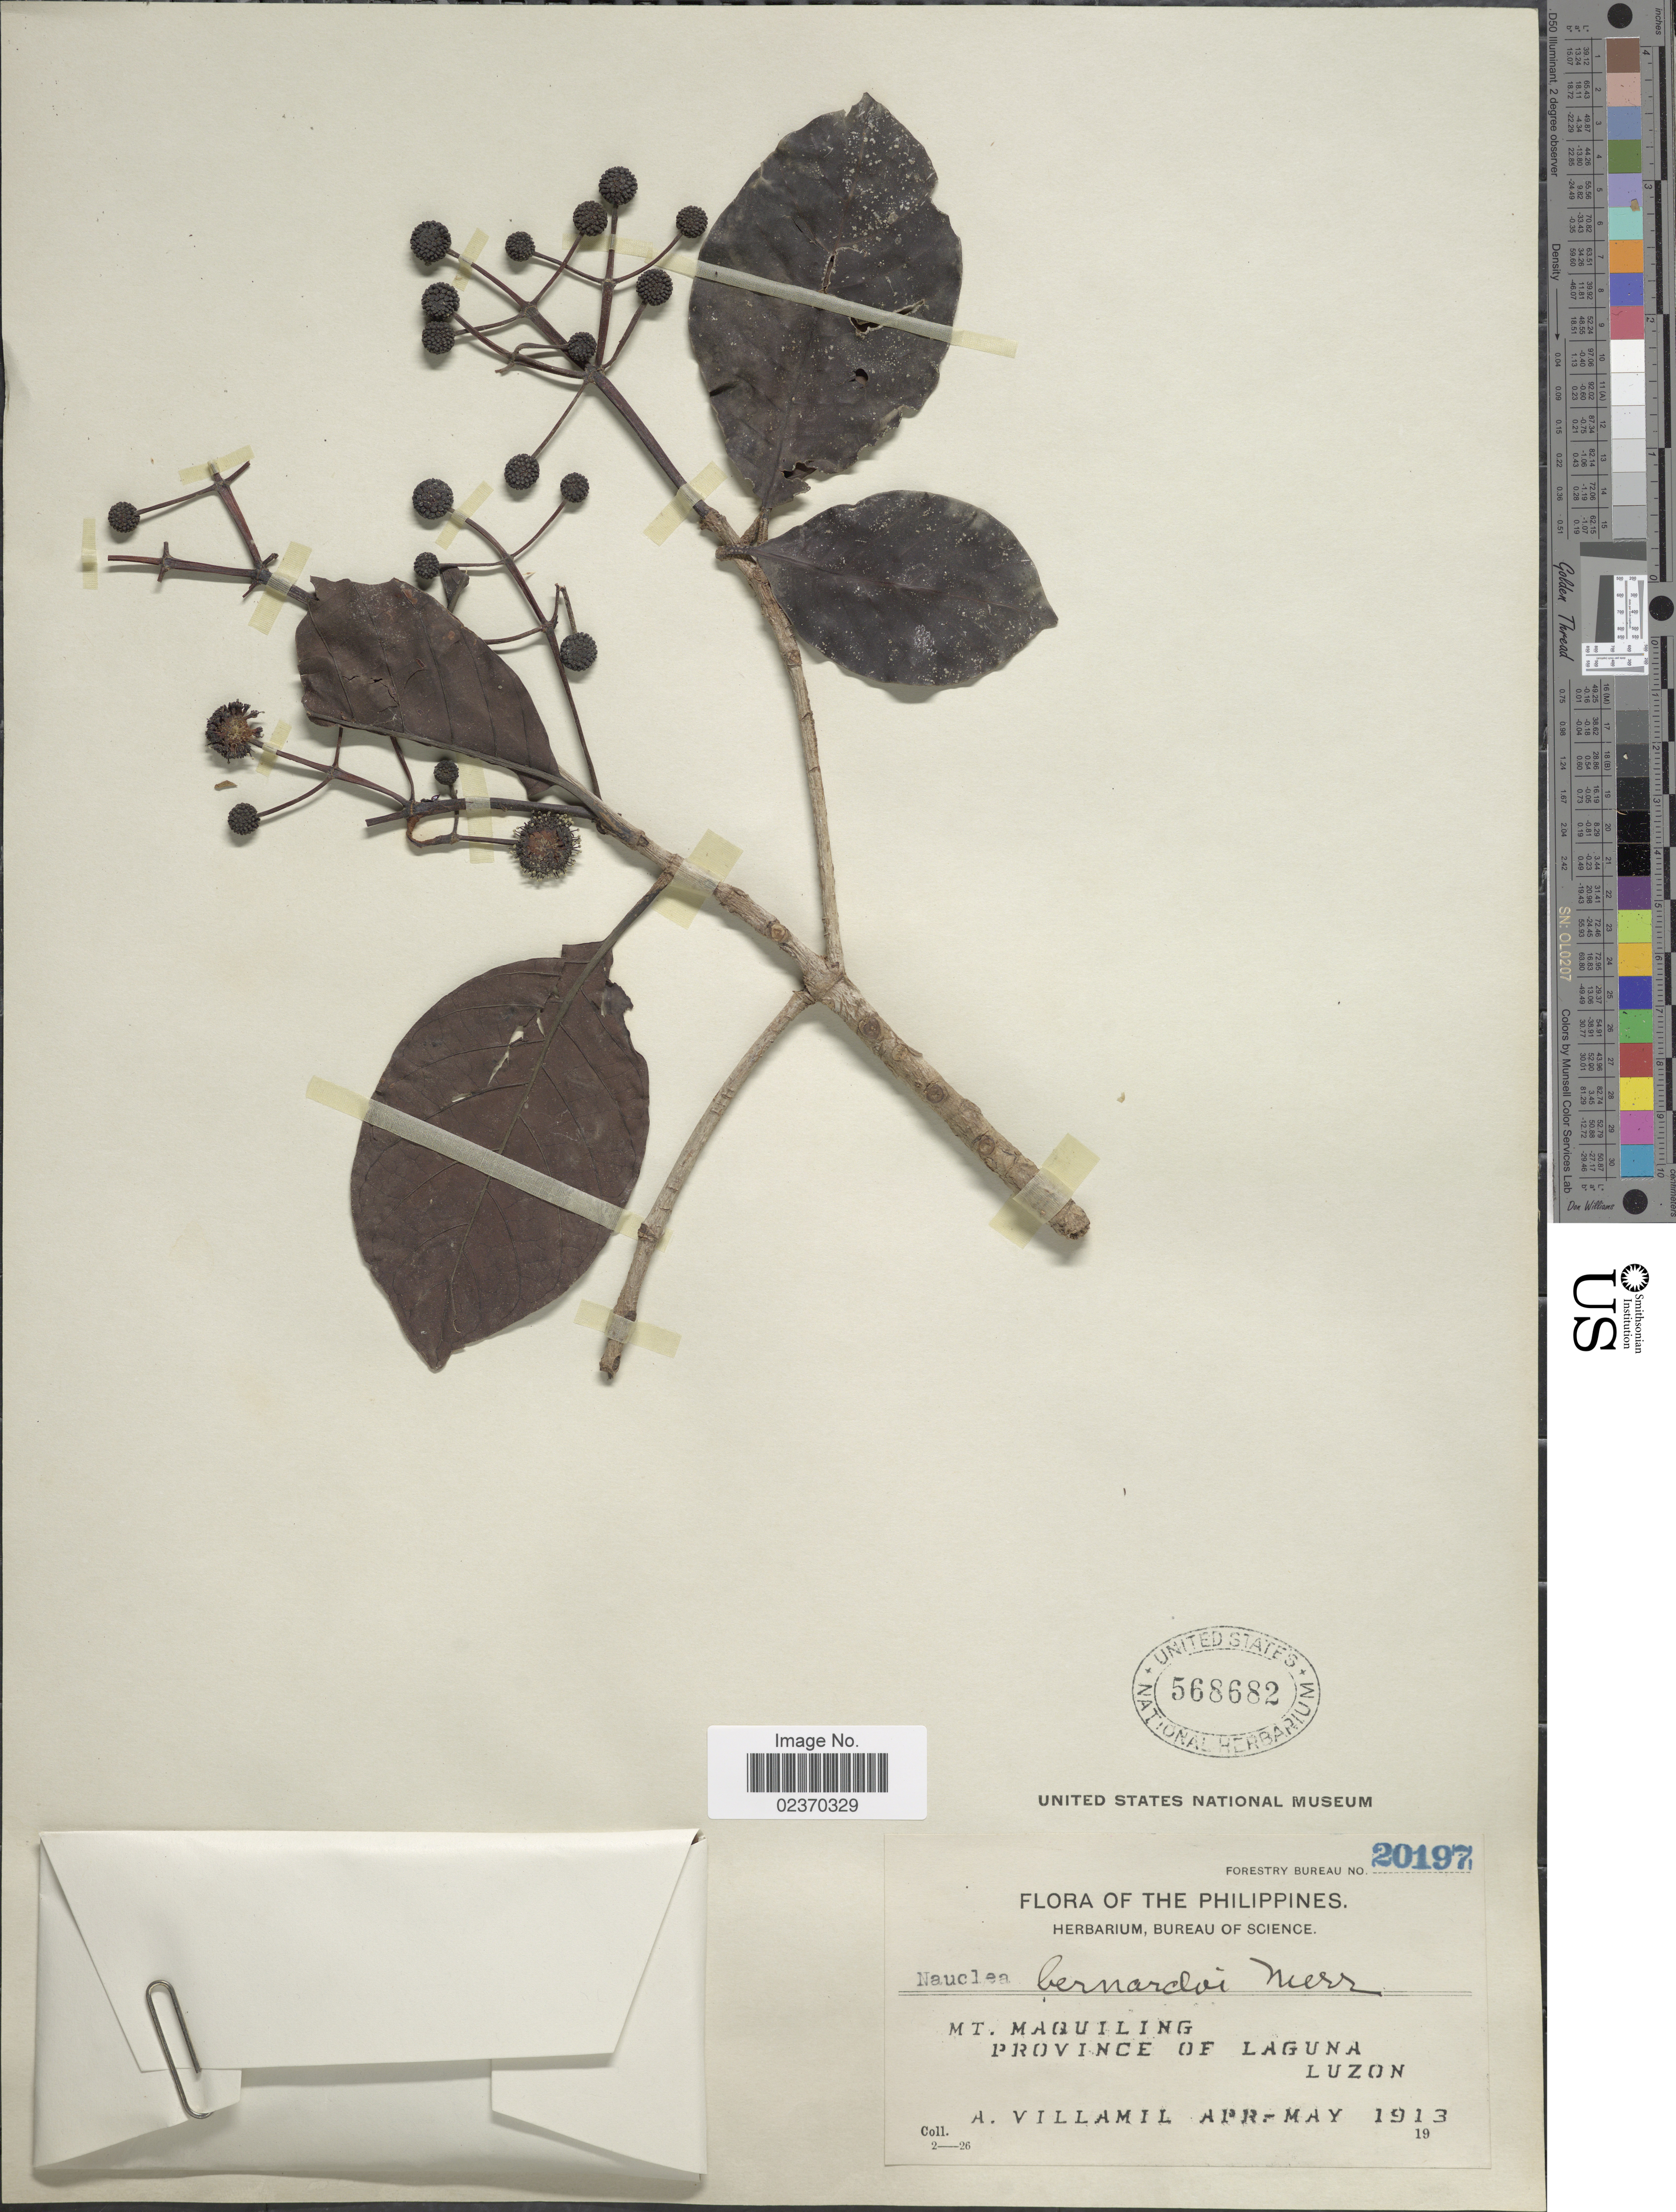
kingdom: Plantae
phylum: Tracheophyta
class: Magnoliopsida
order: Gentianales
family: Rubiaceae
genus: Ludekia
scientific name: Ludekia bernardoi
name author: (Merr.) Ridsdale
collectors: A. Villamil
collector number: Forestry Bureau 20197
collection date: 1913-04/1913-05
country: Philippines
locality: Mt Maquiling, Province of Laguna, Luzon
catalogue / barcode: US 568682